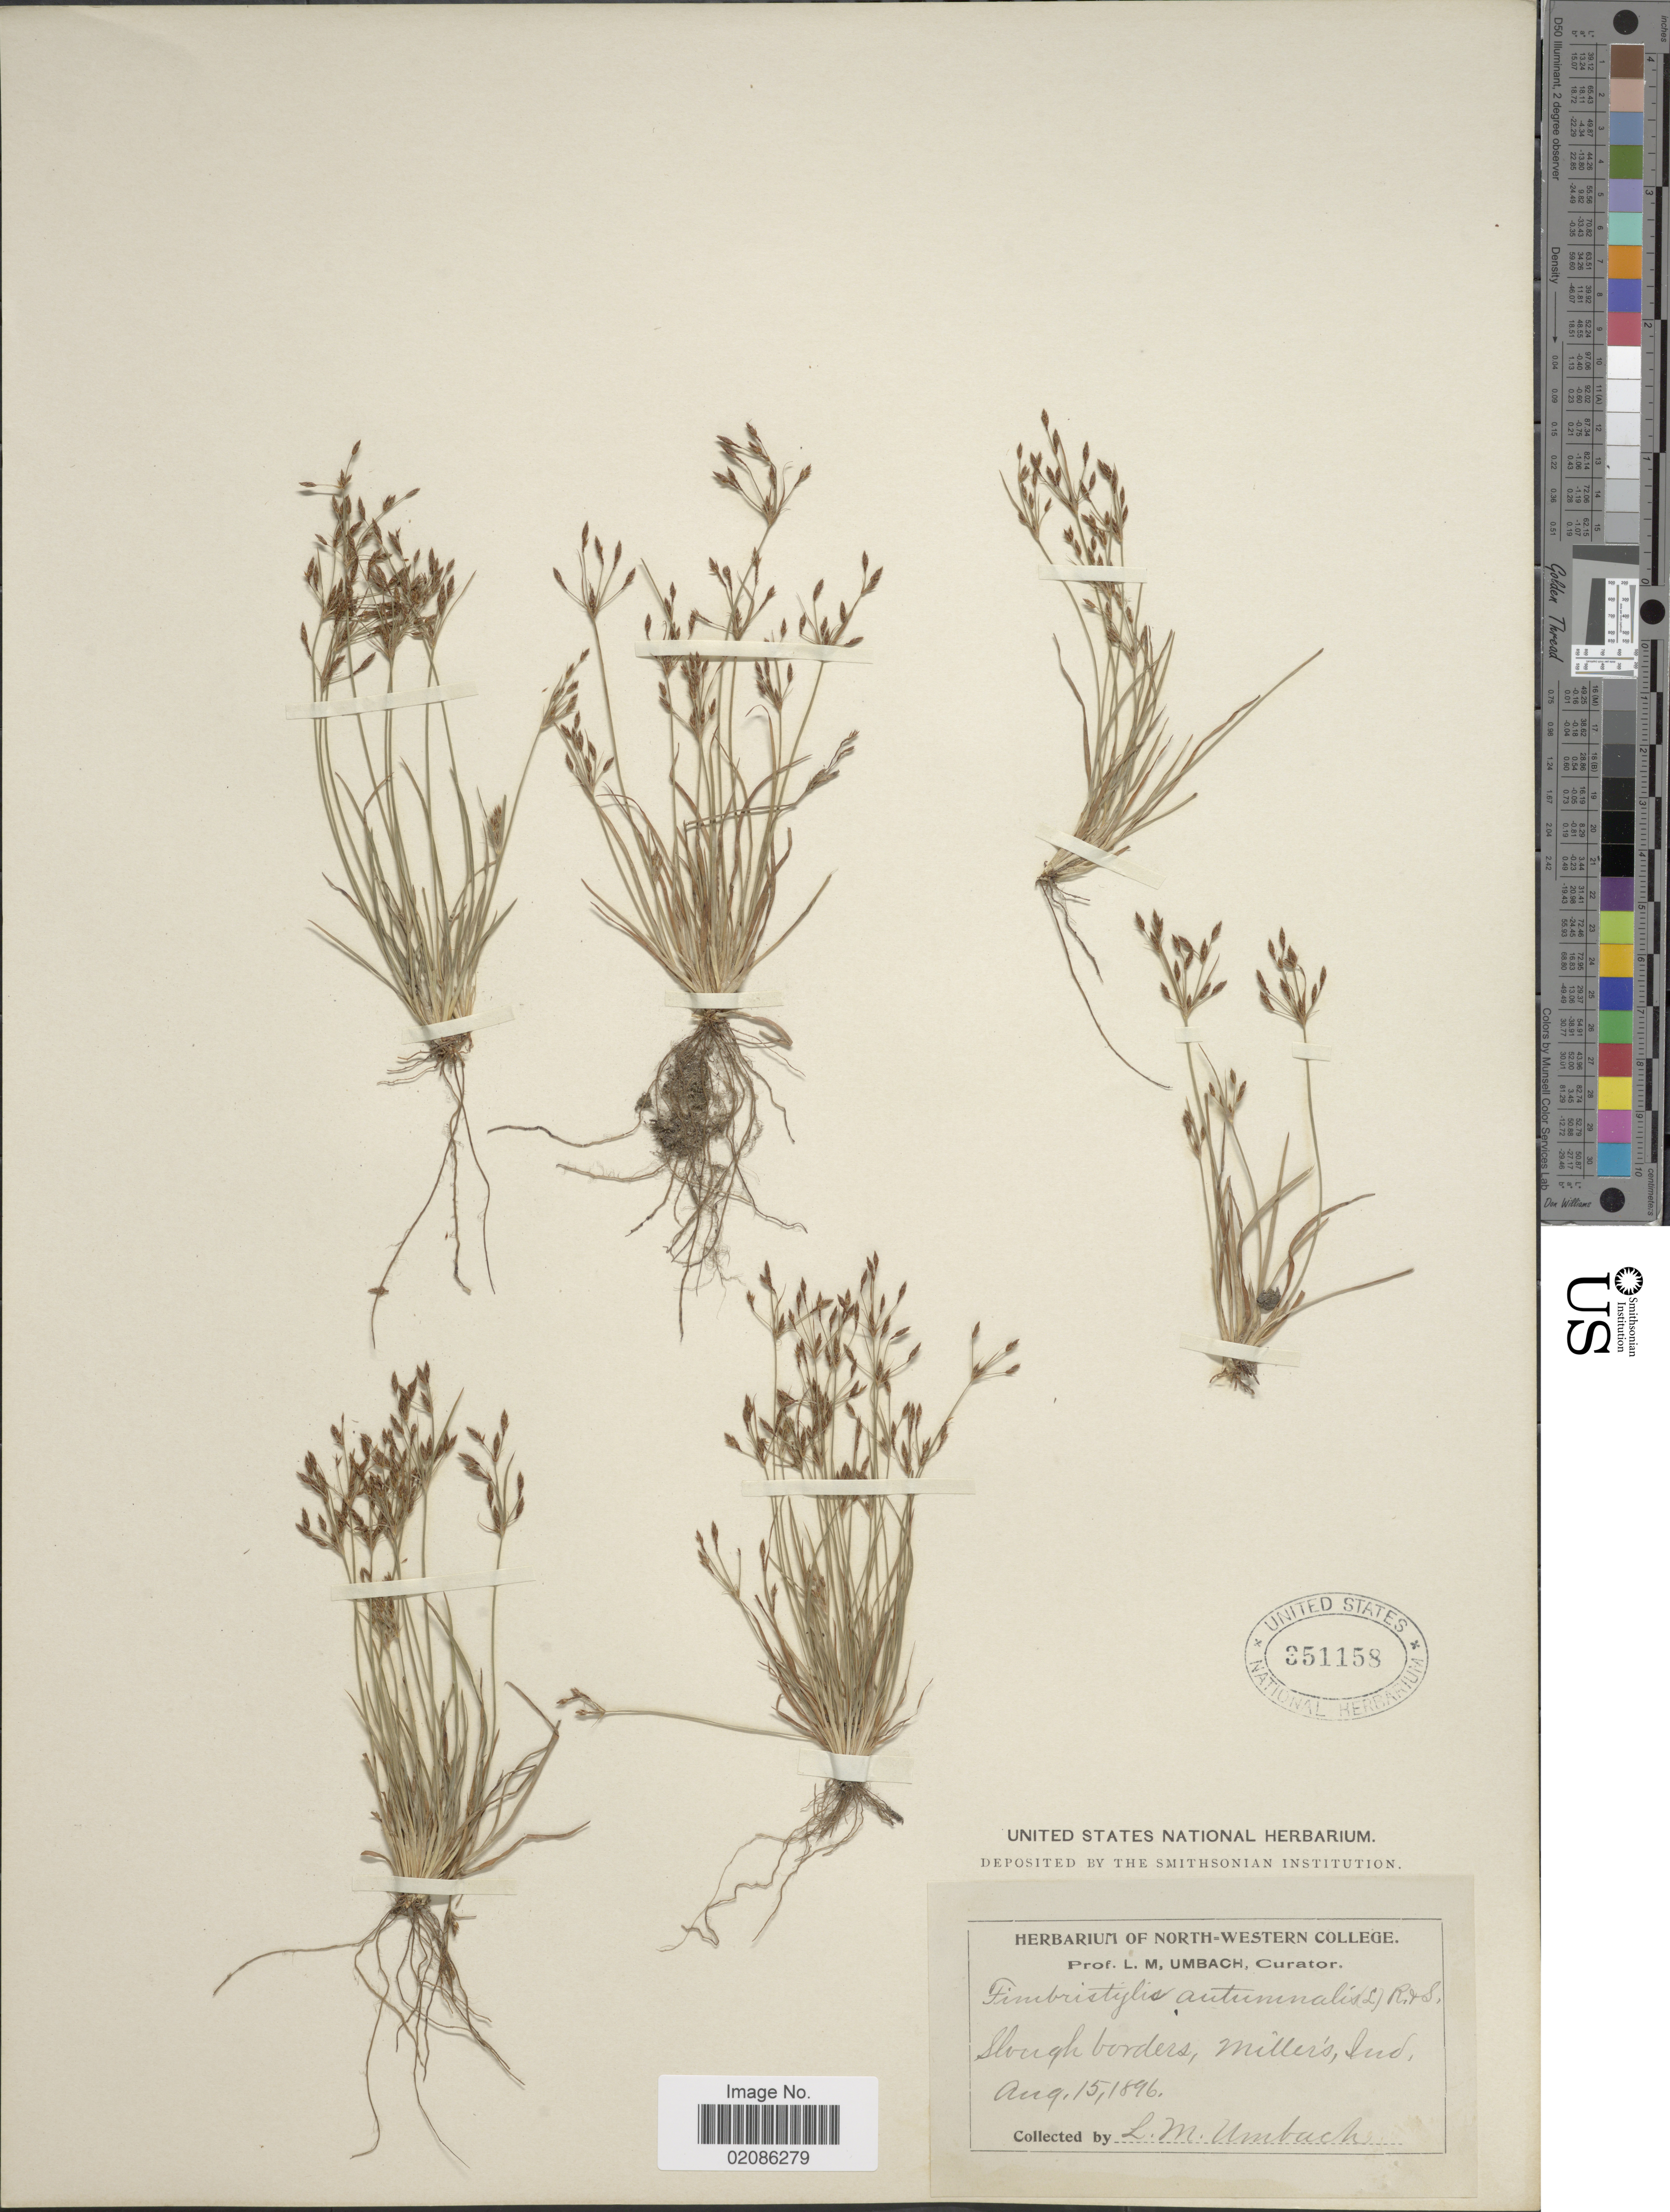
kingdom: Plantae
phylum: Tracheophyta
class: Liliopsida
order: Poales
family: Cyperaceae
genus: Fimbristylis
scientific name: Fimbristylis autumnalis (L.) Roem. & Schult.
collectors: L. M. Umbach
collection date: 1896-08-15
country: United States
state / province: Indiana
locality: Slough borders, Miller's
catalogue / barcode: US 351158